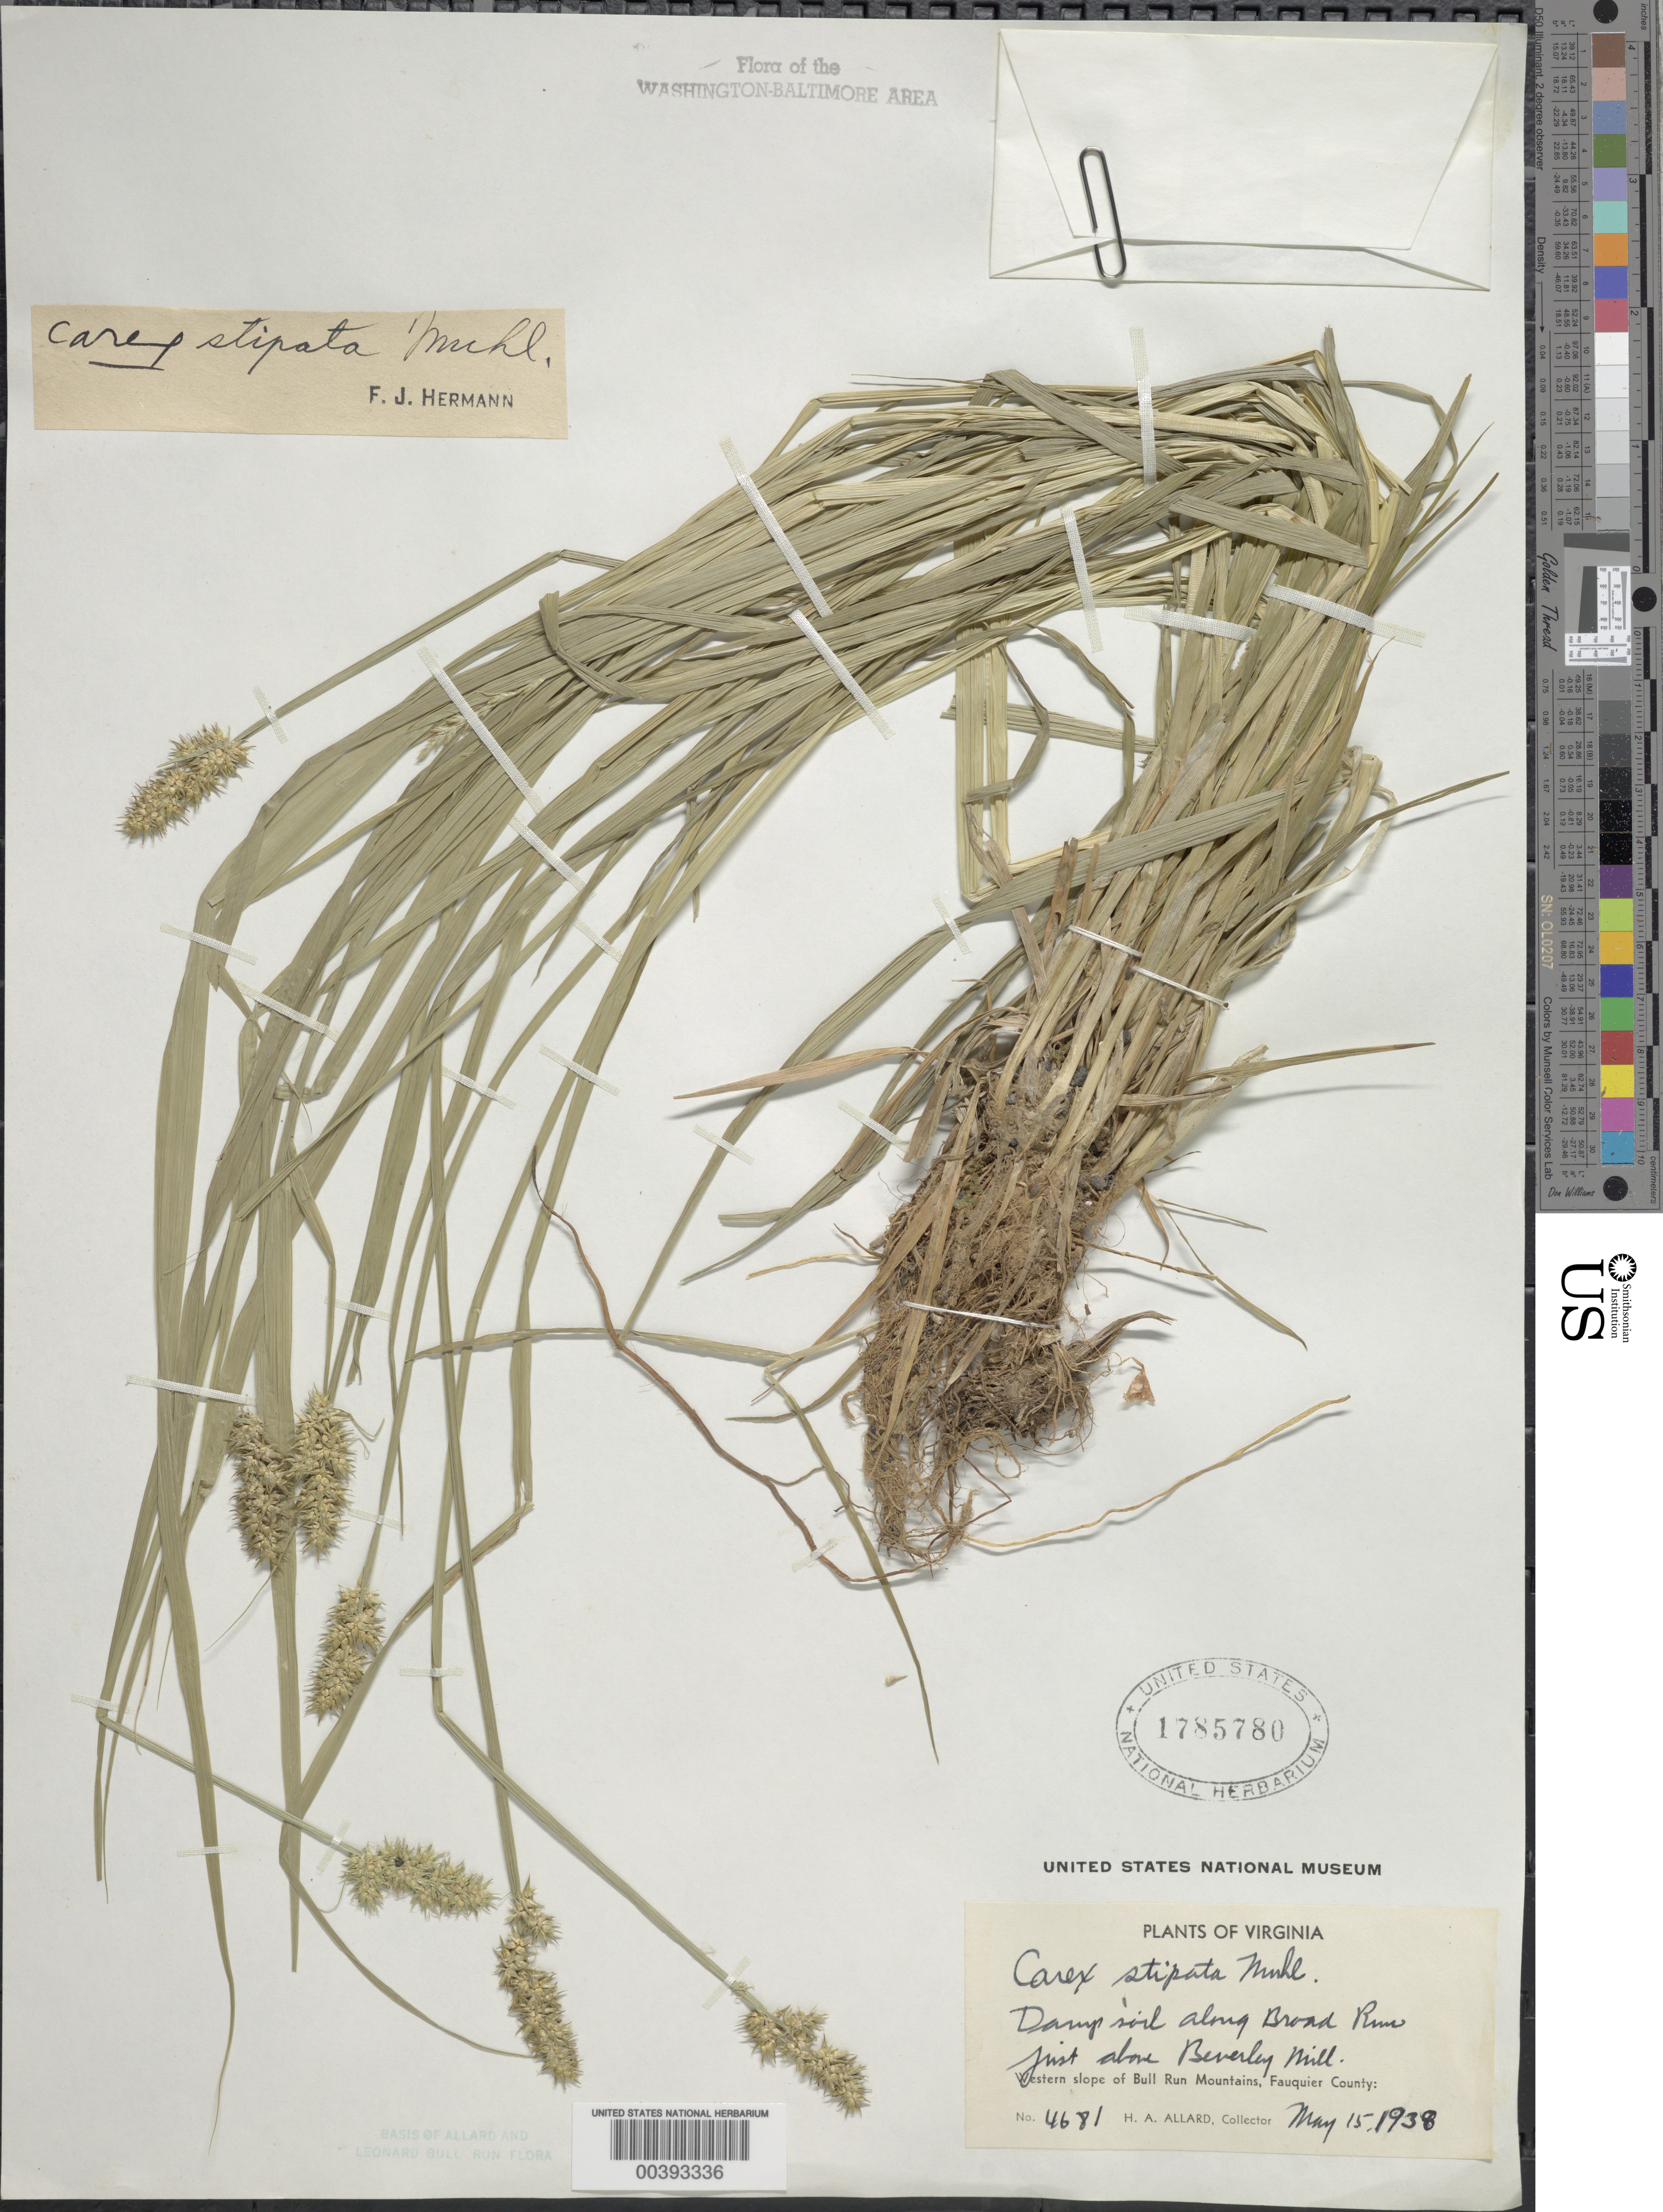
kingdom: Plantae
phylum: Tracheophyta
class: Liliopsida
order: Poales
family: Cyperaceae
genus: Carex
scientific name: Carex stipata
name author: Muhl. ex Willd.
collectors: H. A. Allard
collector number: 4681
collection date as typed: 15 May 1938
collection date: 1938-05-15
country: United States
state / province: Virginia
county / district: Fauquier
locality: Broad Run, above Beverley Mill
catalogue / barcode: US 1785780